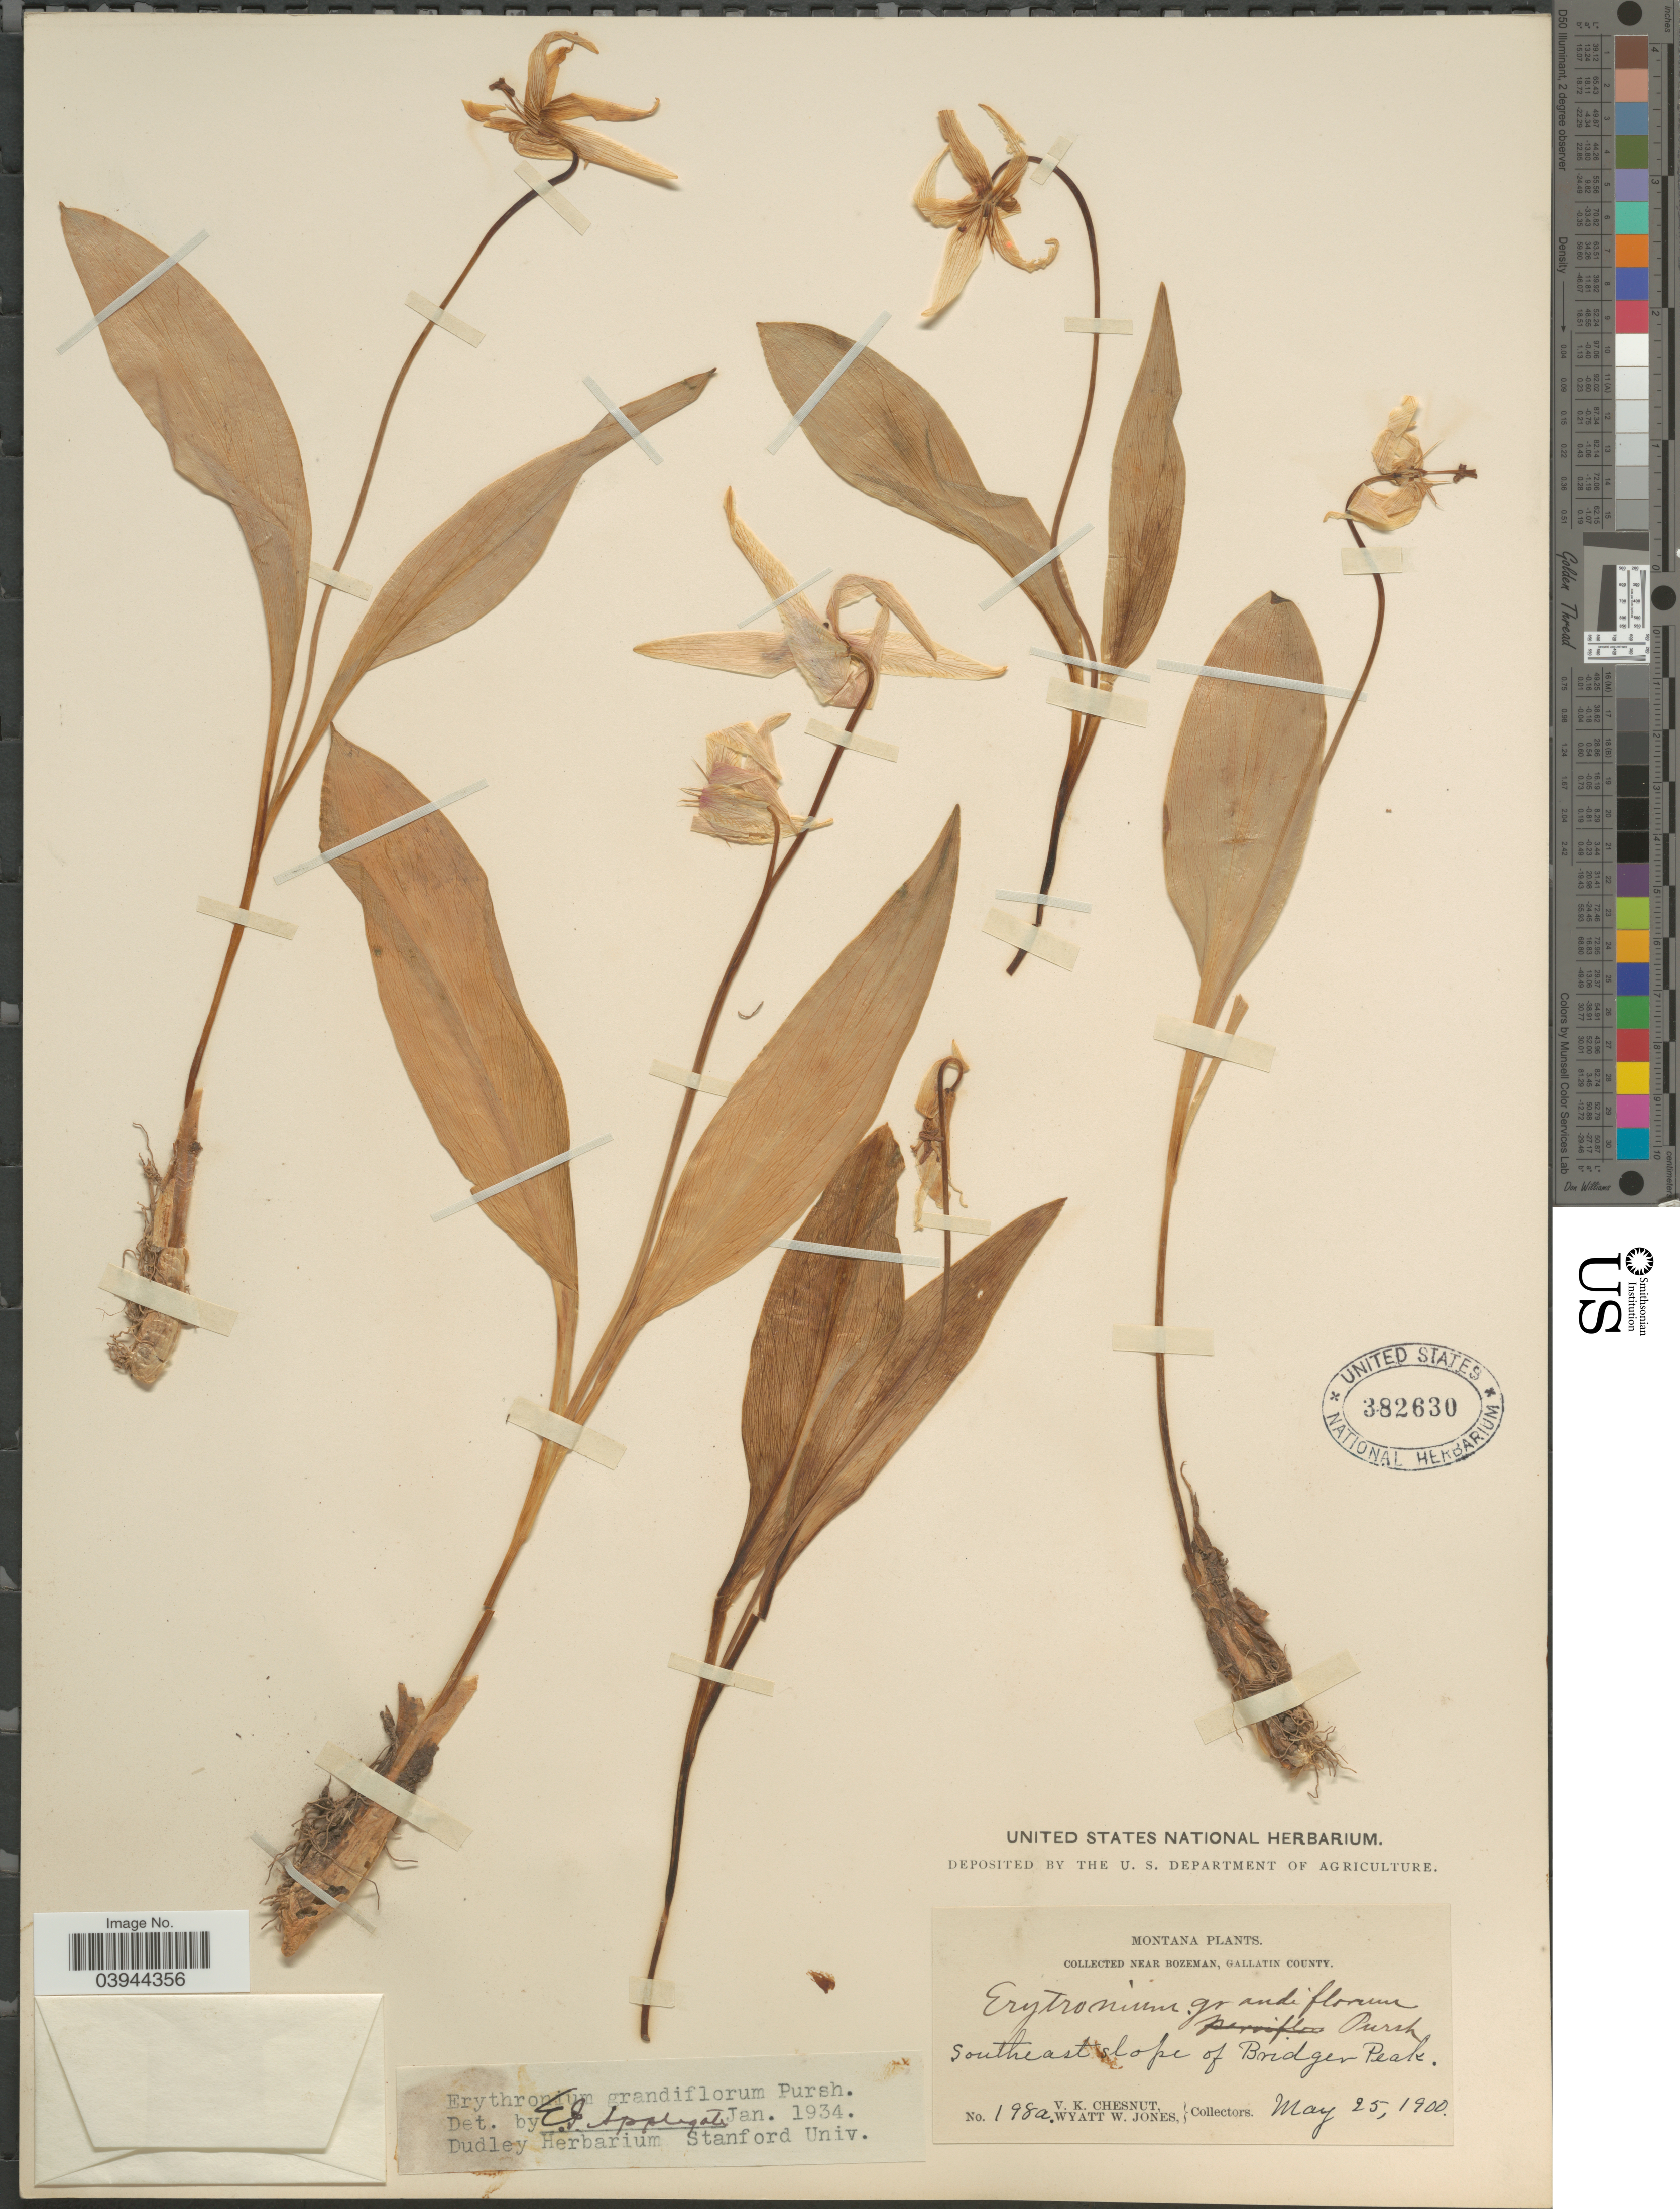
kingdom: Plantae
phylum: Tracheophyta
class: Liliopsida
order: Liliales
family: Liliaceae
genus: Erythronium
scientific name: Erythronium grandiflorum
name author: Pursh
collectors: V. Chesnut & W. W. Jones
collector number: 198a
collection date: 1900-05-25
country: United States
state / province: Montana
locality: Near Bozeman, Gallatin County. Southeast slope of Bridger Peak.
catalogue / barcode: US 382630